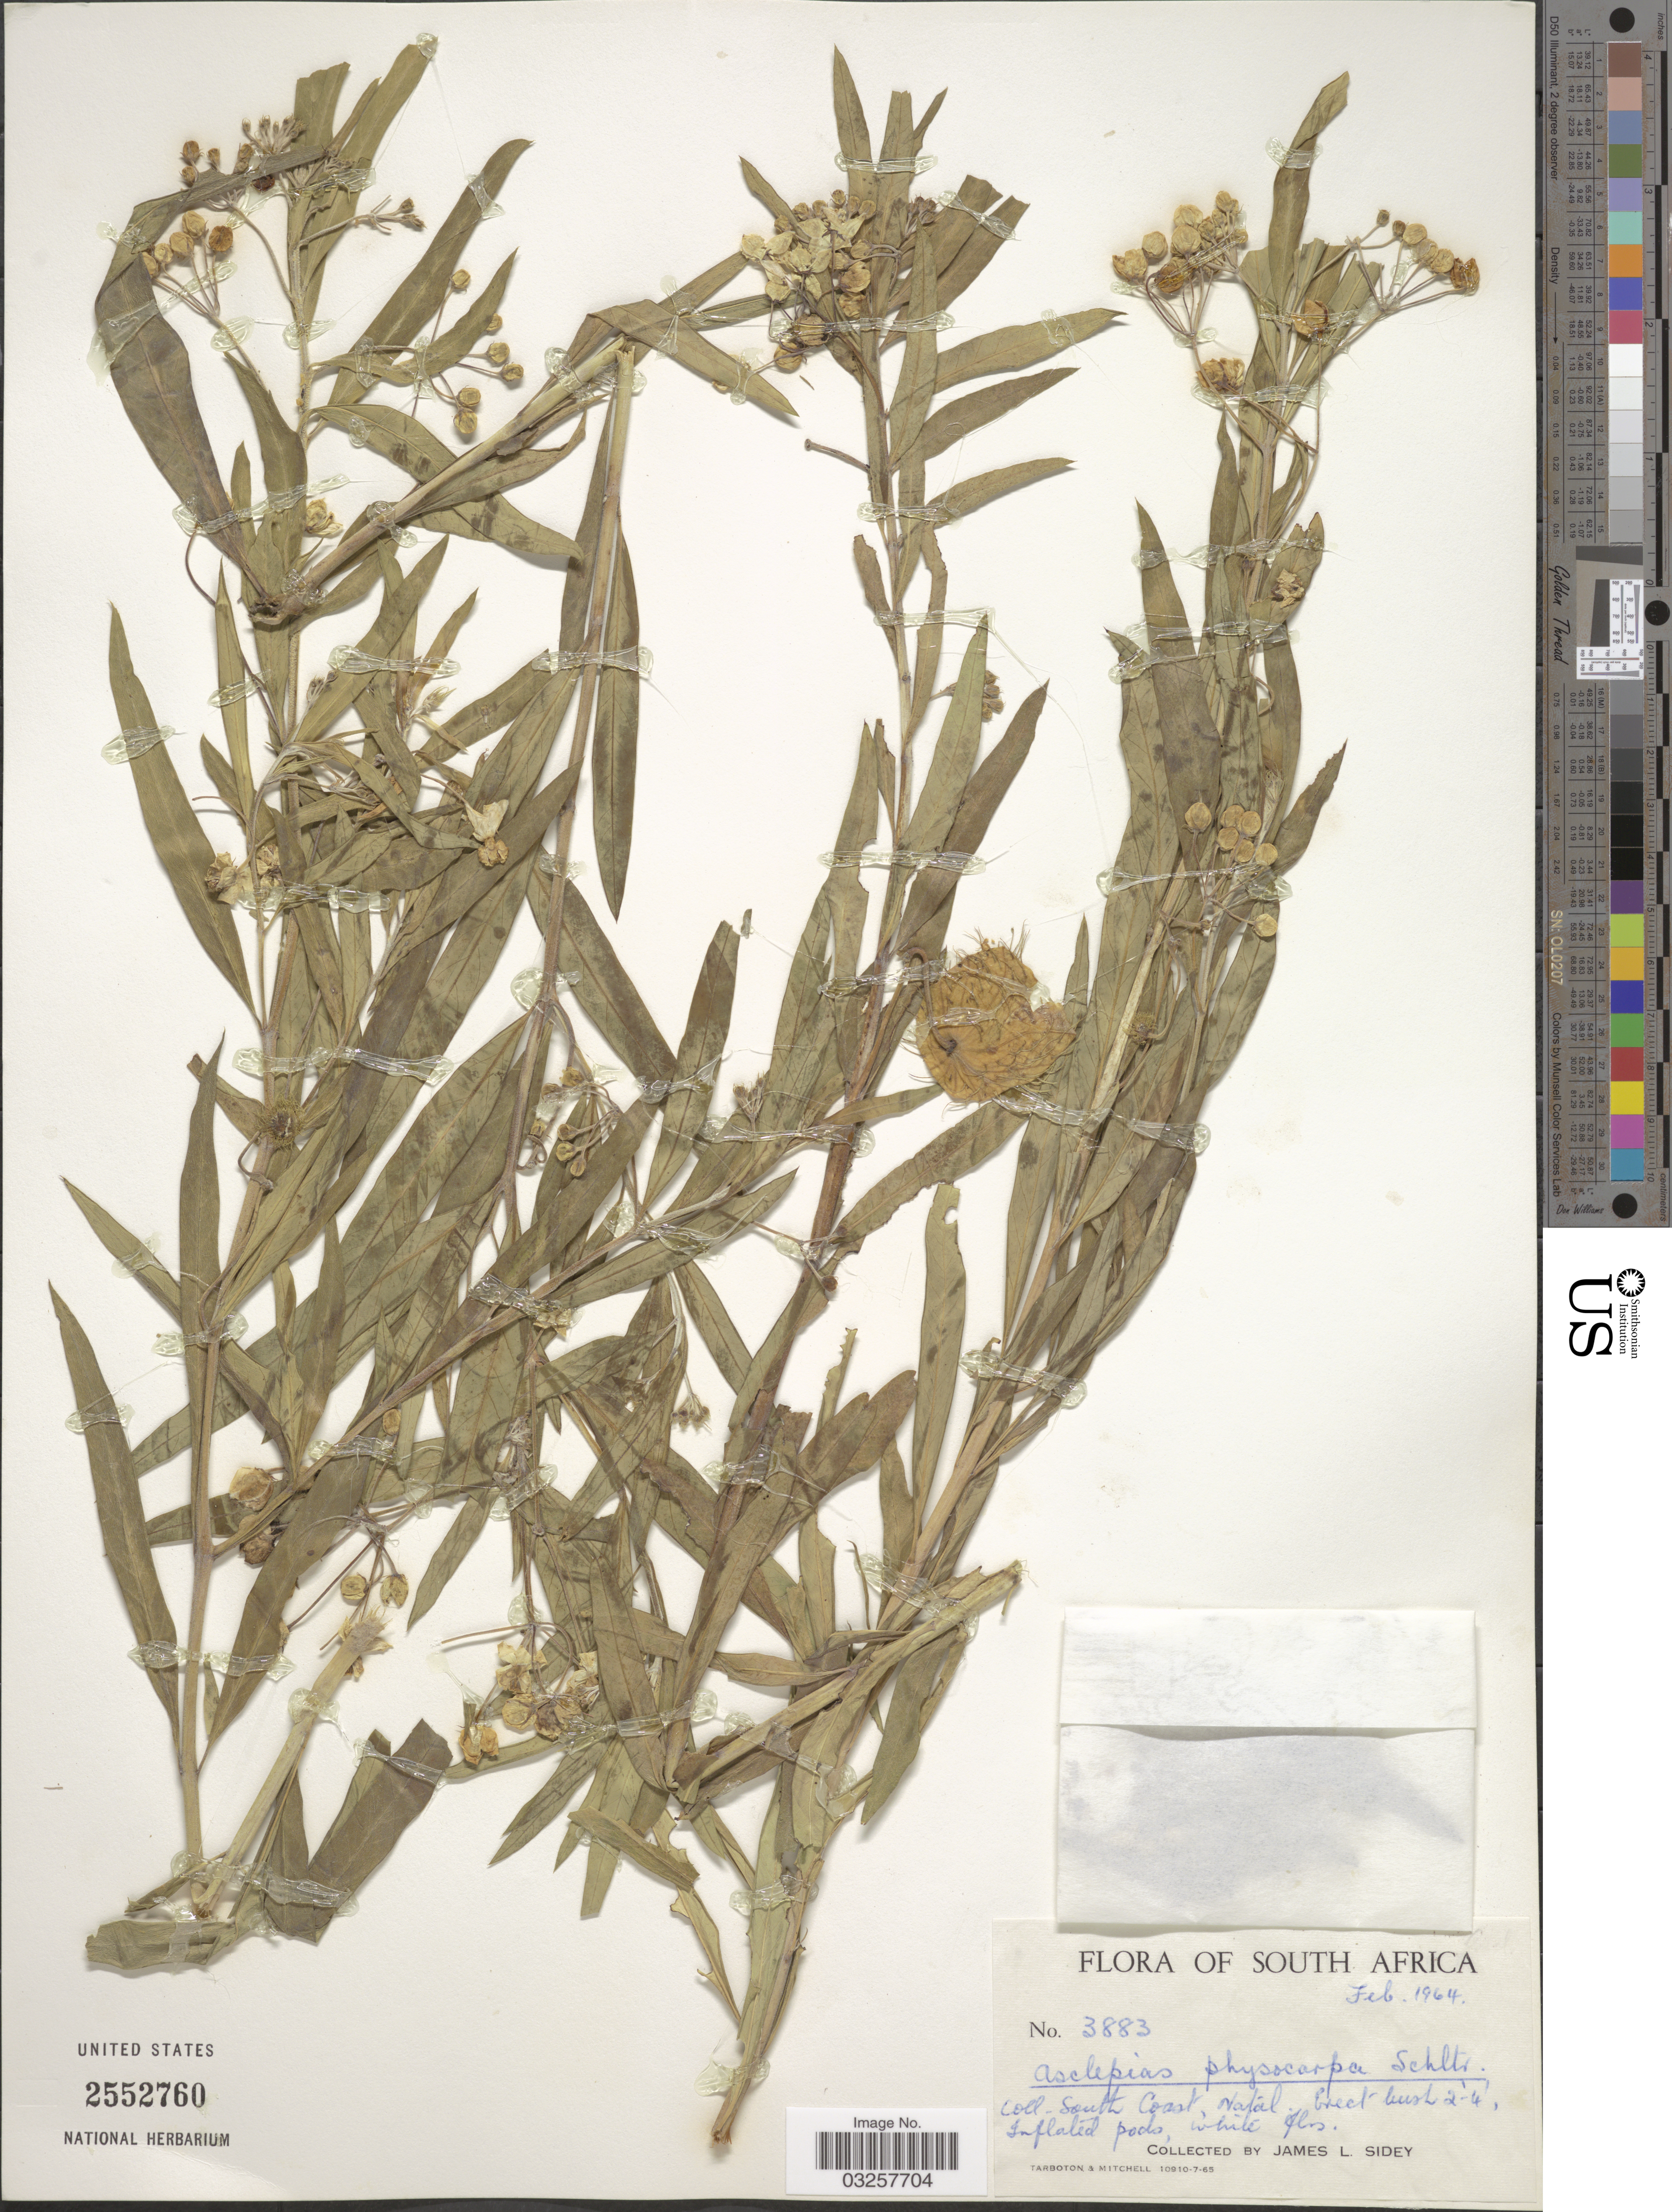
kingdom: Plantae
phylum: Tracheophyta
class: Magnoliopsida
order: Gentianales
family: Apocynaceae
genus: Asclepias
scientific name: Asclepias physocarpa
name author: (E. Mey.) Schltr.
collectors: J. L. Sidey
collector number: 3883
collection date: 1964-02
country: South Africa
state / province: KwaZulu-Natal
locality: South Coast, Natal.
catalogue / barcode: US 2552760